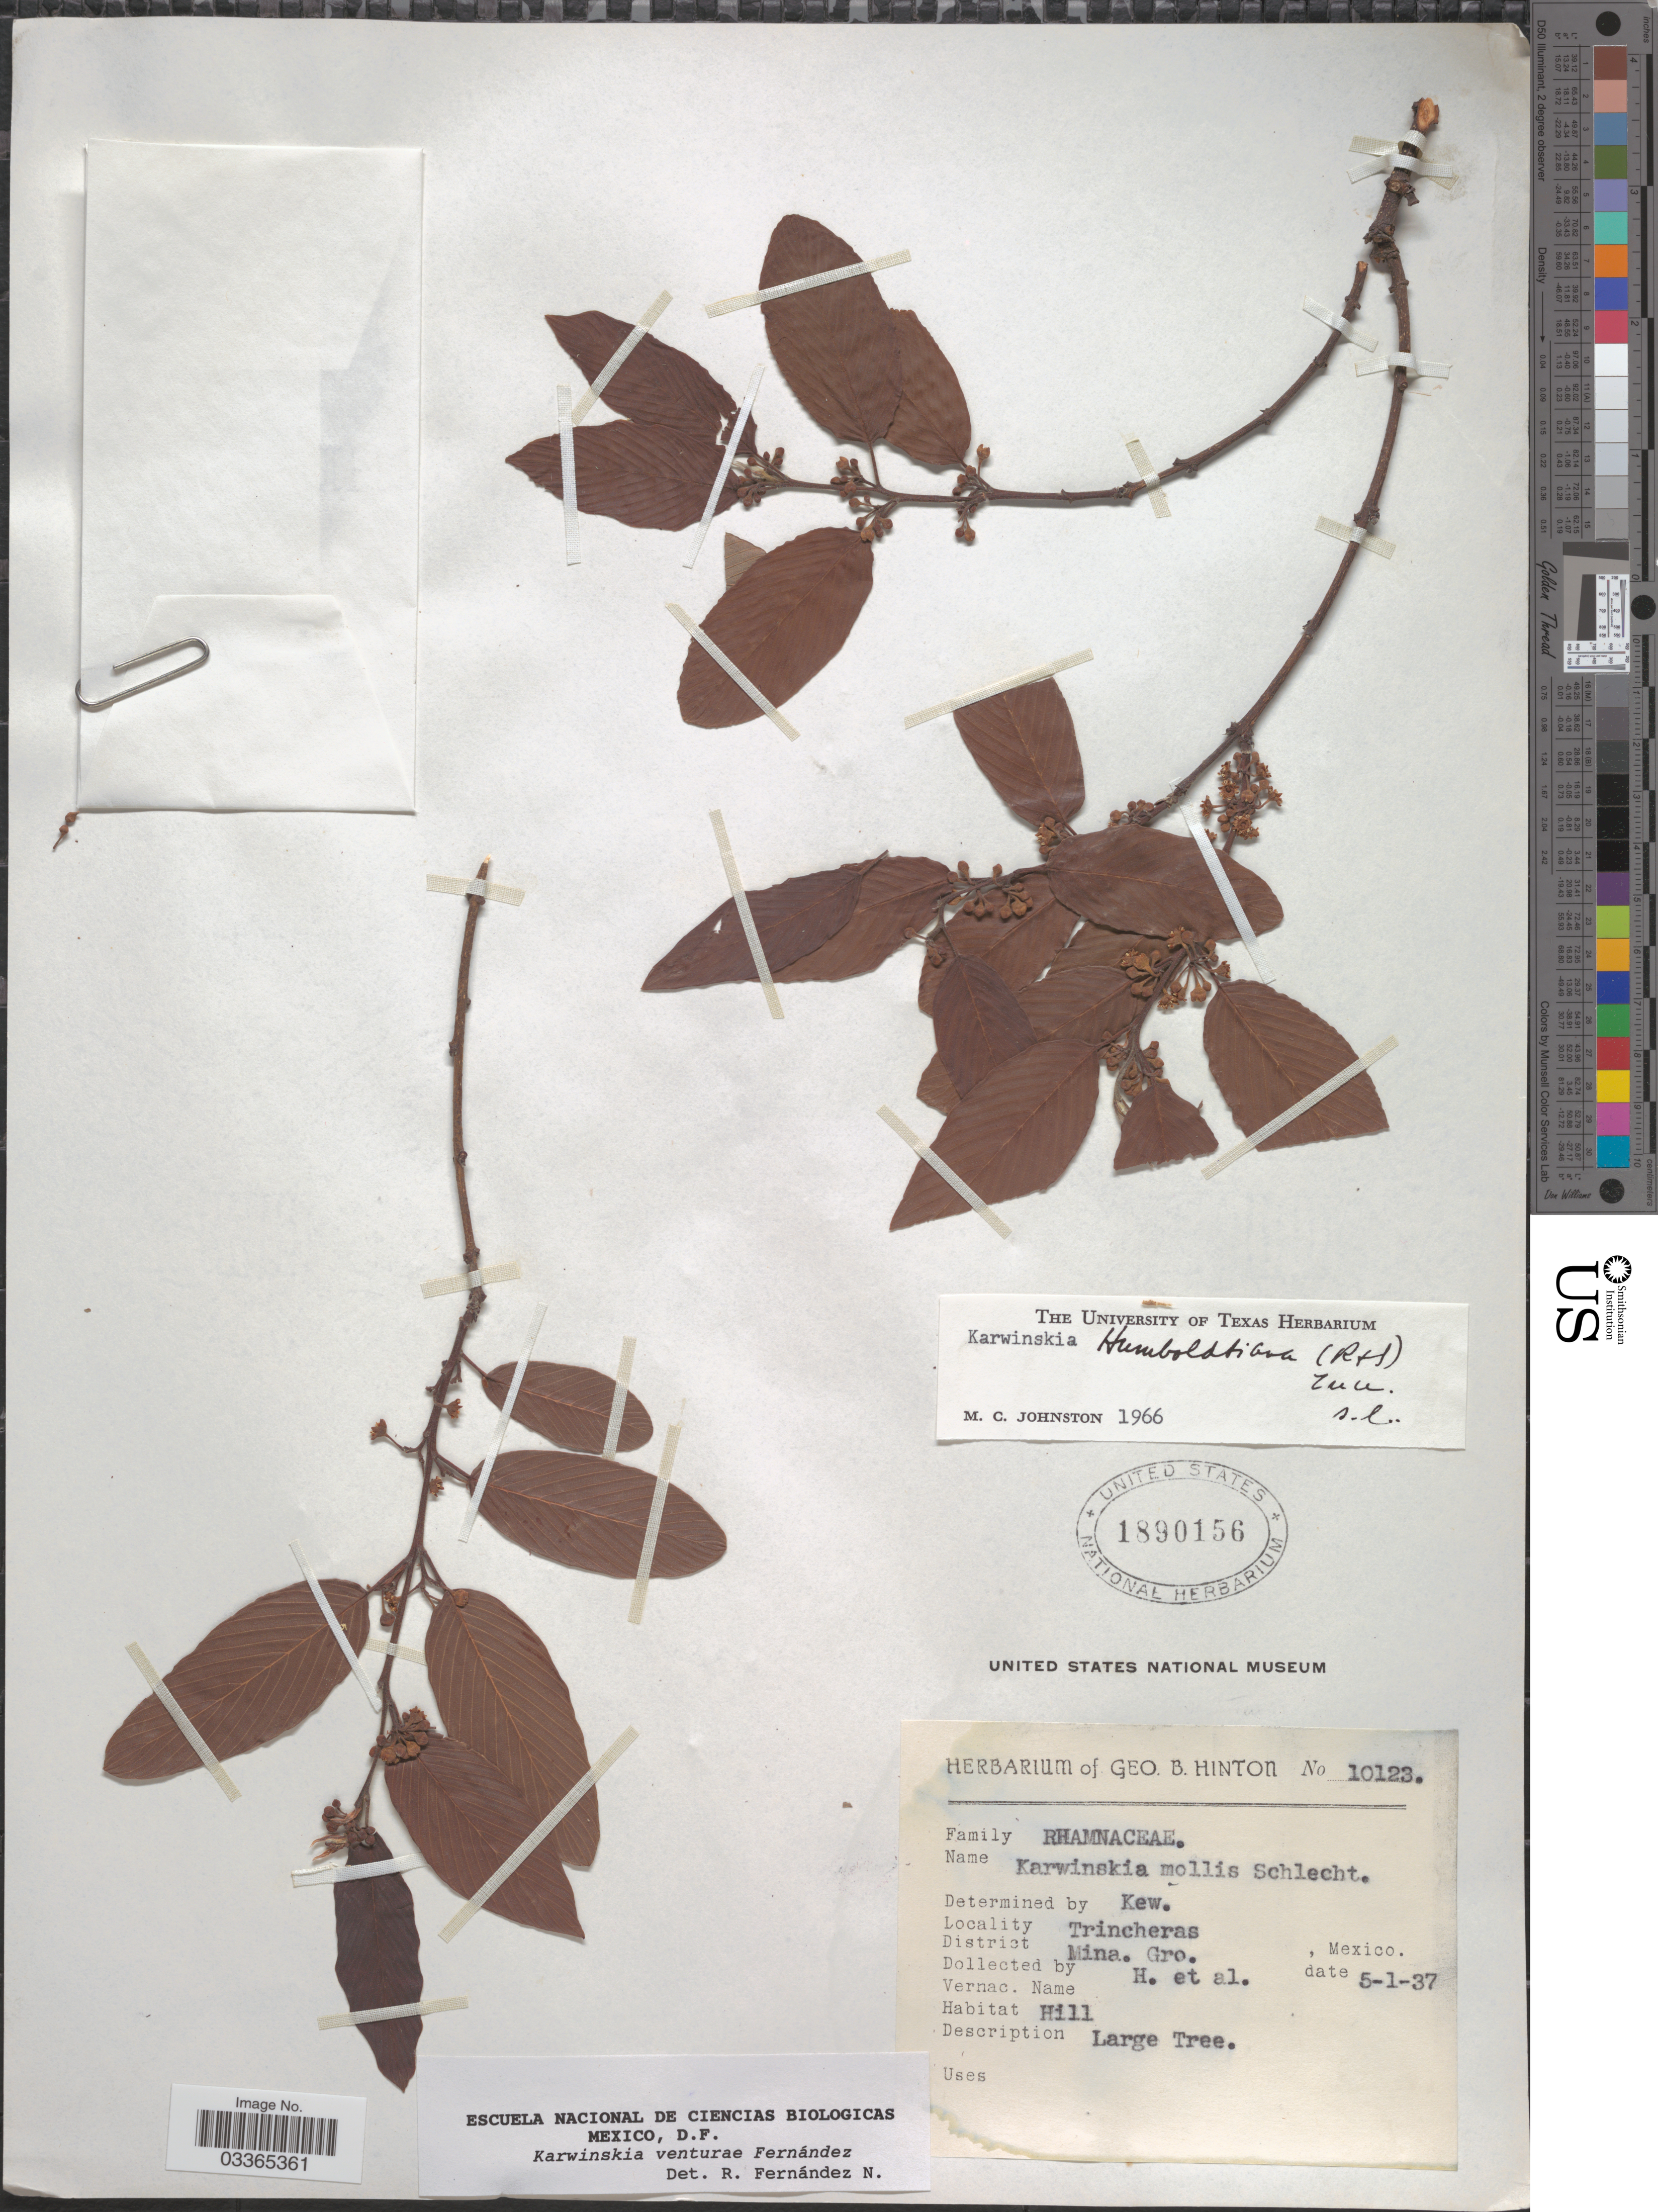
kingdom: Plantae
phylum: Tracheophyta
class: Magnoliopsida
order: Rosales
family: Rhamnaceae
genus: Karwinskia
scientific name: Karwinskia venturae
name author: Fernández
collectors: G. B. Hinton & et al.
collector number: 10123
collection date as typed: Transcribed d/m/y: 5/1/37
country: Mexico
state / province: Guerrero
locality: Trincheras. District Mina.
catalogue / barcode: US 1890156